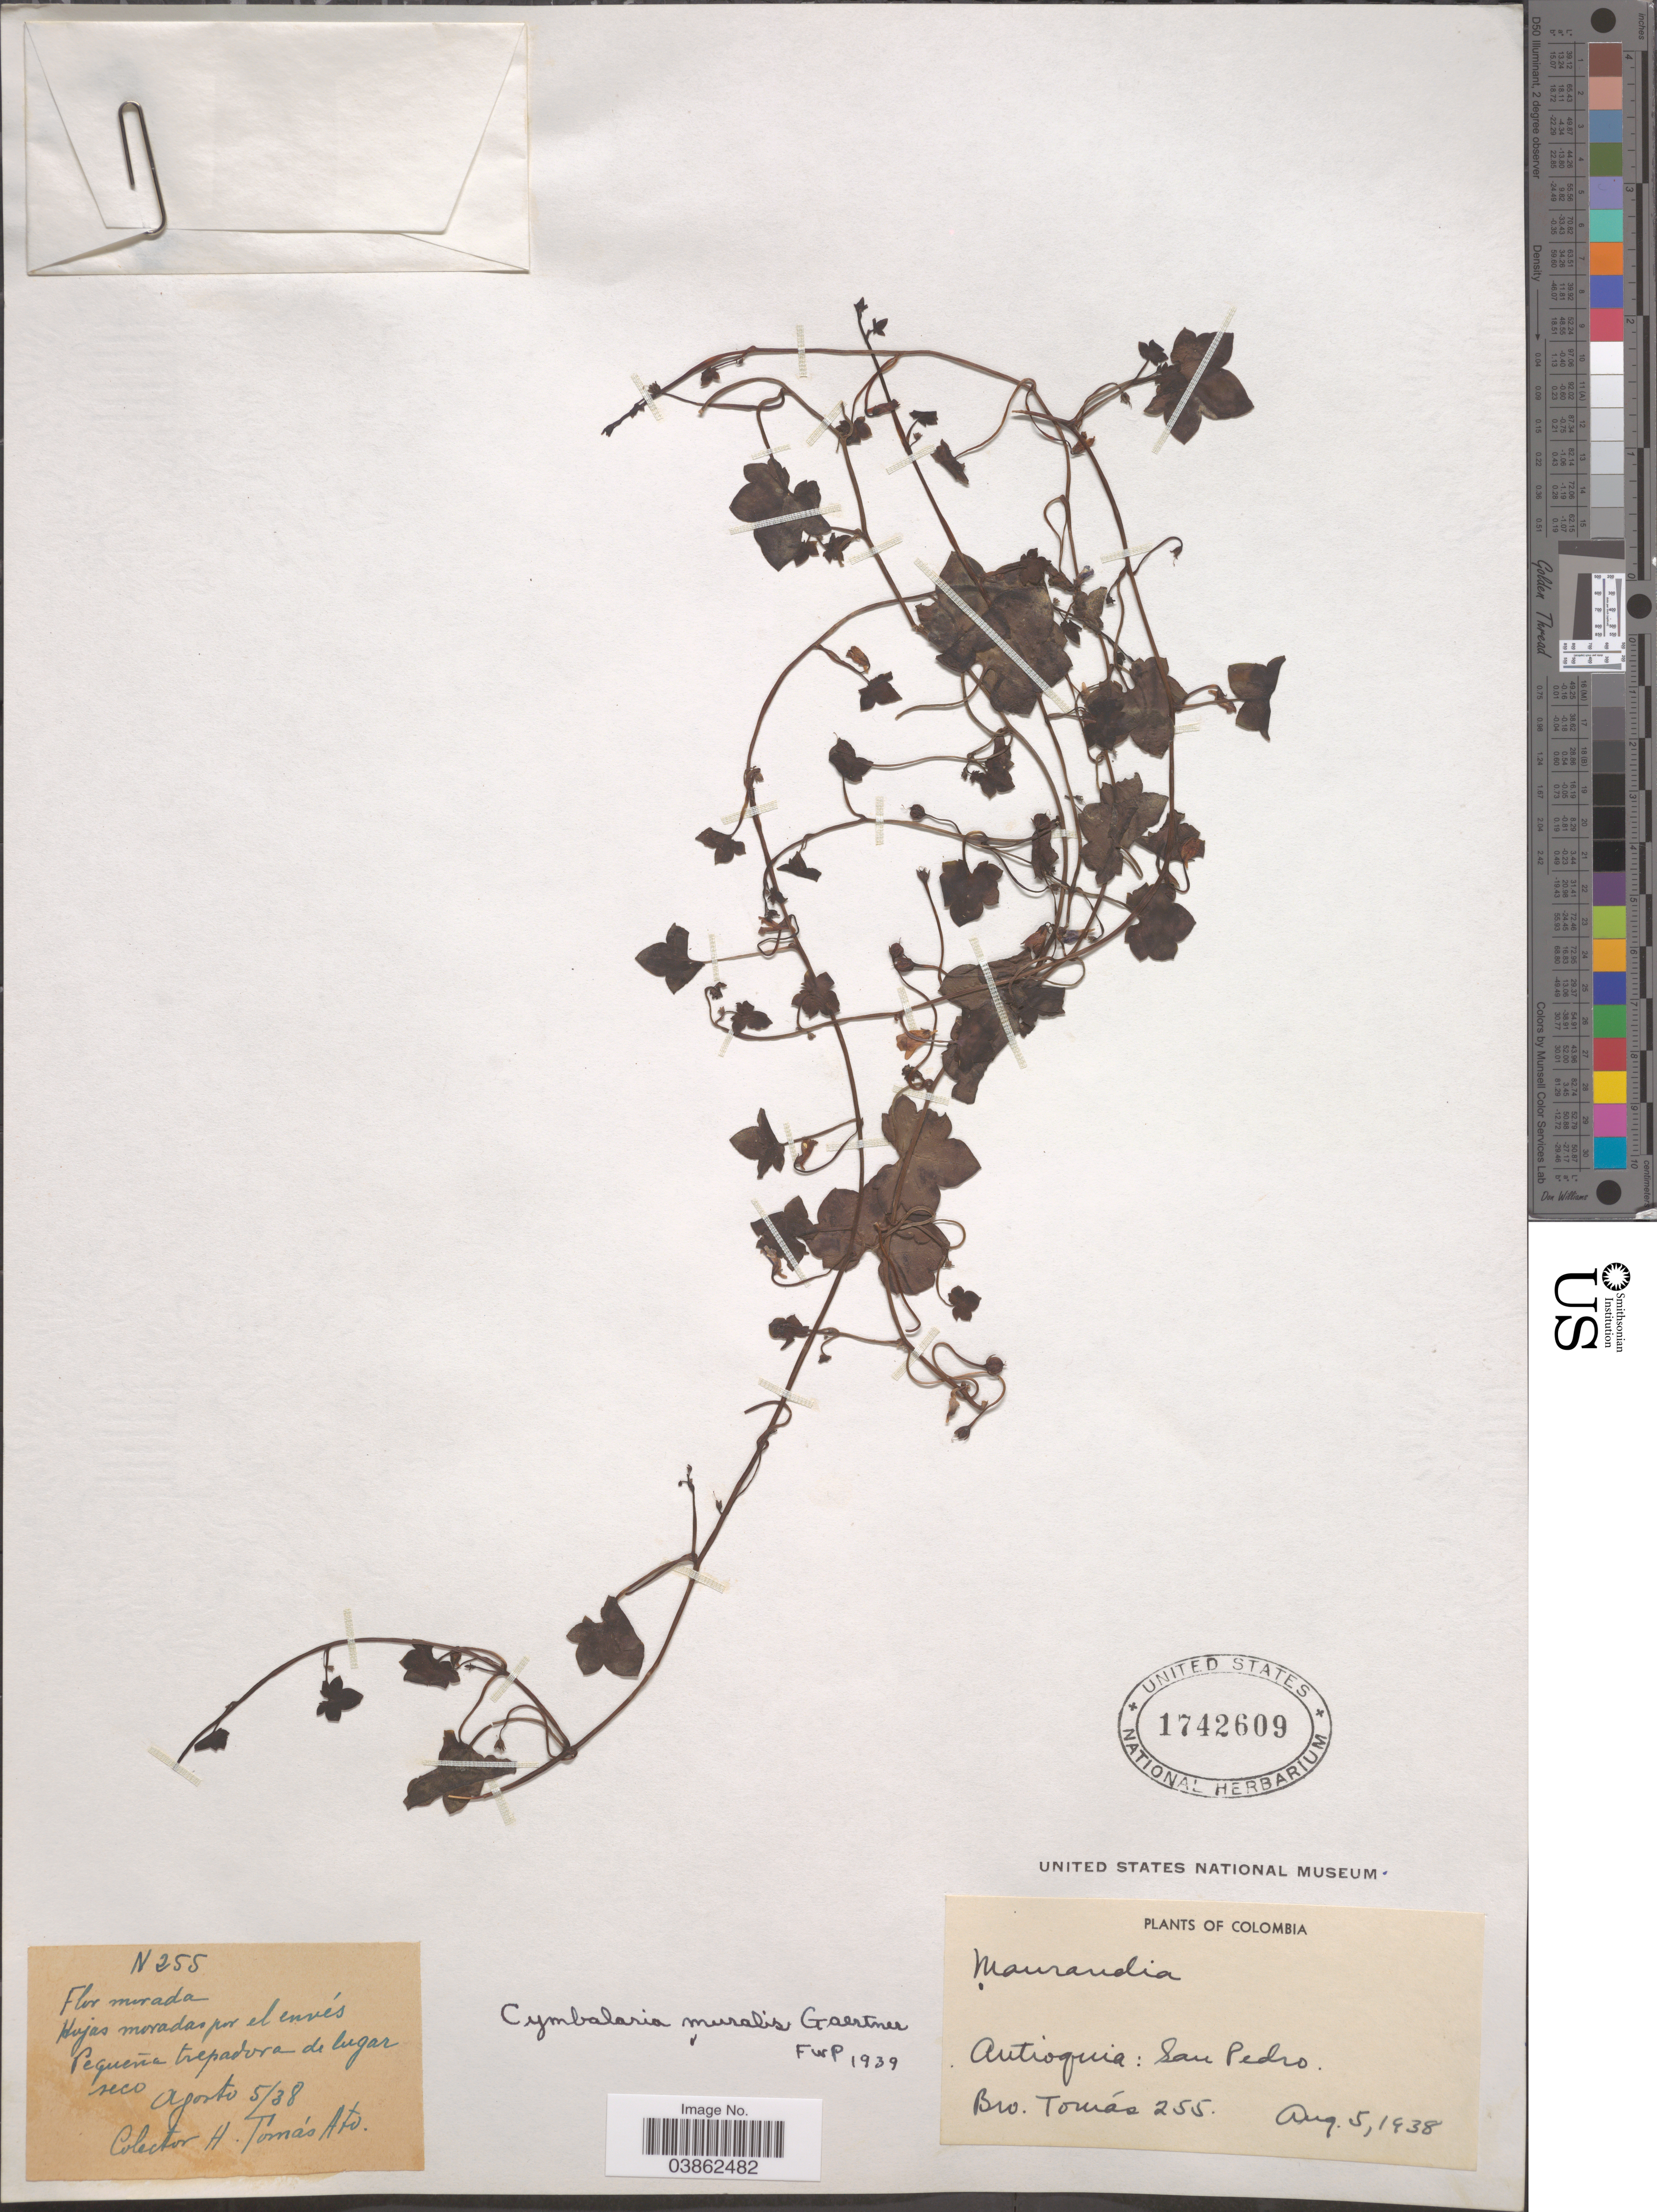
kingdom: Plantae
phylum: Tracheophyta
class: Magnoliopsida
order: Lamiales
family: Plantaginaceae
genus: Cymbalaria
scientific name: Cymbalaria muralis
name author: Gaertn. et al.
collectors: B. Tomas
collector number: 255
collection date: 1938-08-05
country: Colombia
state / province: Antioquia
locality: San Pedro.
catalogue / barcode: US 1742609